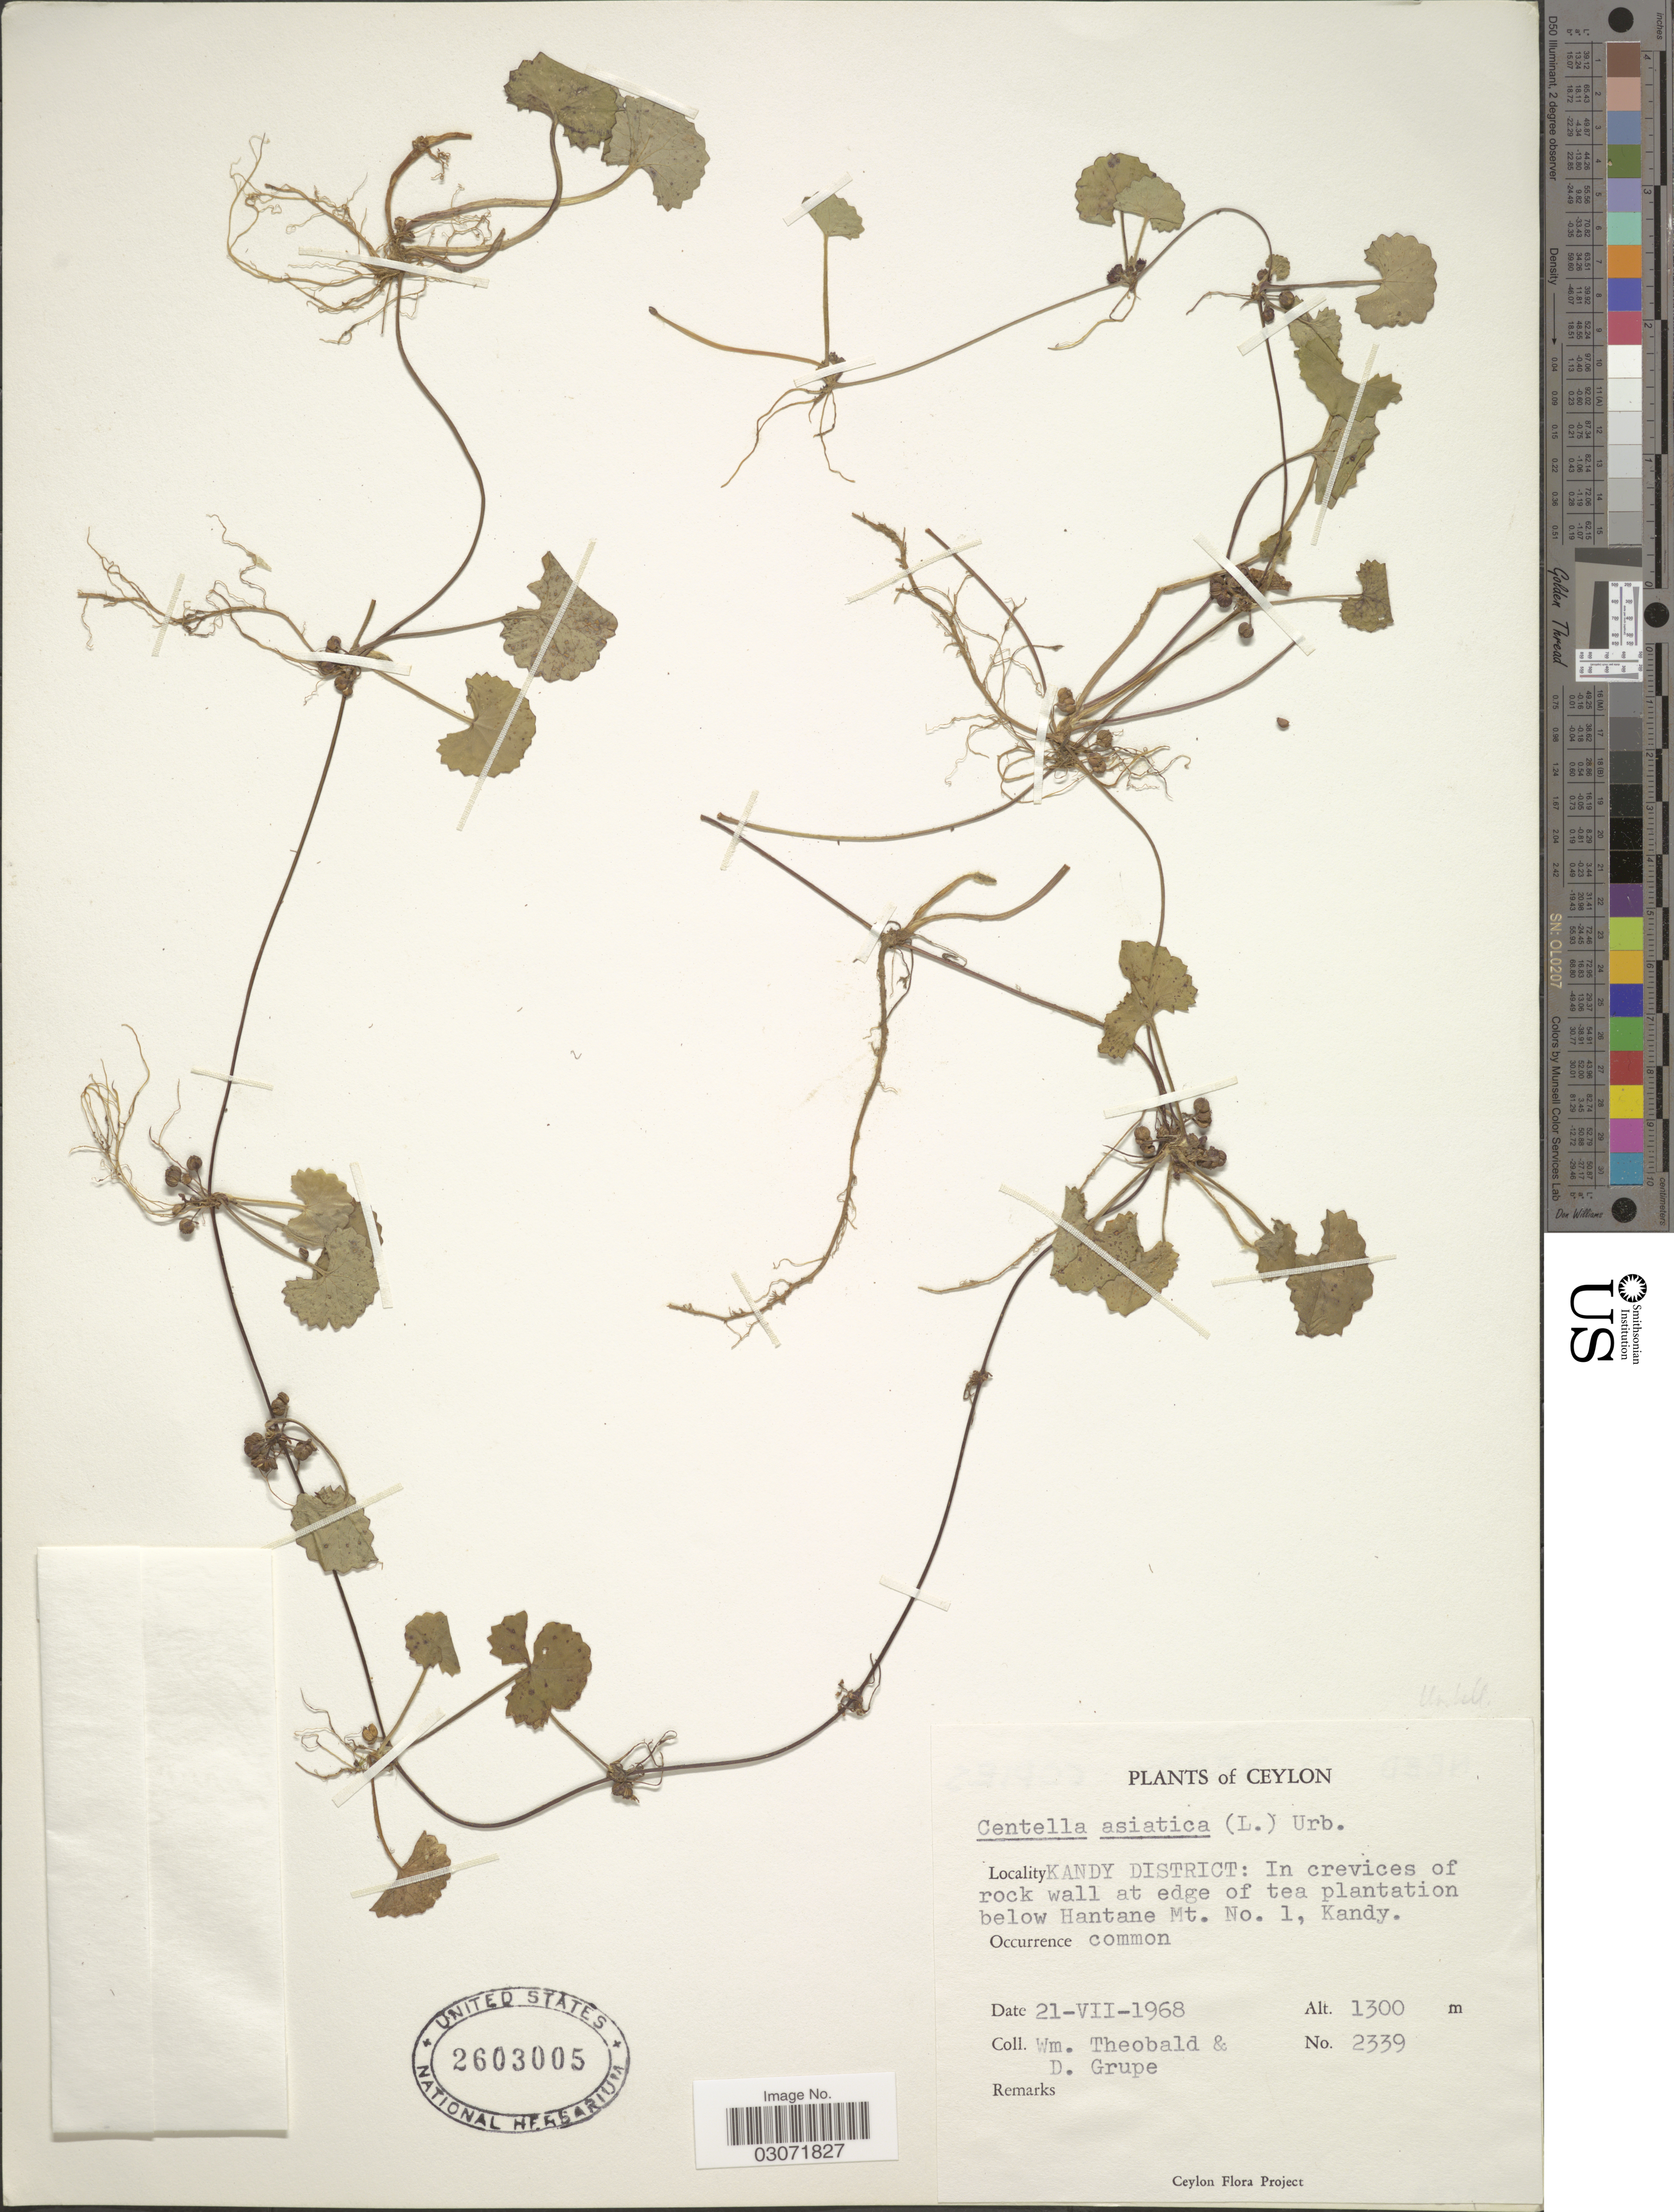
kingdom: Plantae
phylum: Tracheophyta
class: Magnoliopsida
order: Apiales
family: Apiaceae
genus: Centella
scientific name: Centella asiatica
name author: (L.) Urb.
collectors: W. Theobald & D. Grupe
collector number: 2339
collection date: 1968-07-21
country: Sri Lanka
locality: Ceylon. Kandy District: In crevices of rock wall at edge of tea plantation below Hantane Mt. No. 1, Kandy.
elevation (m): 1300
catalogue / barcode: US 2603005